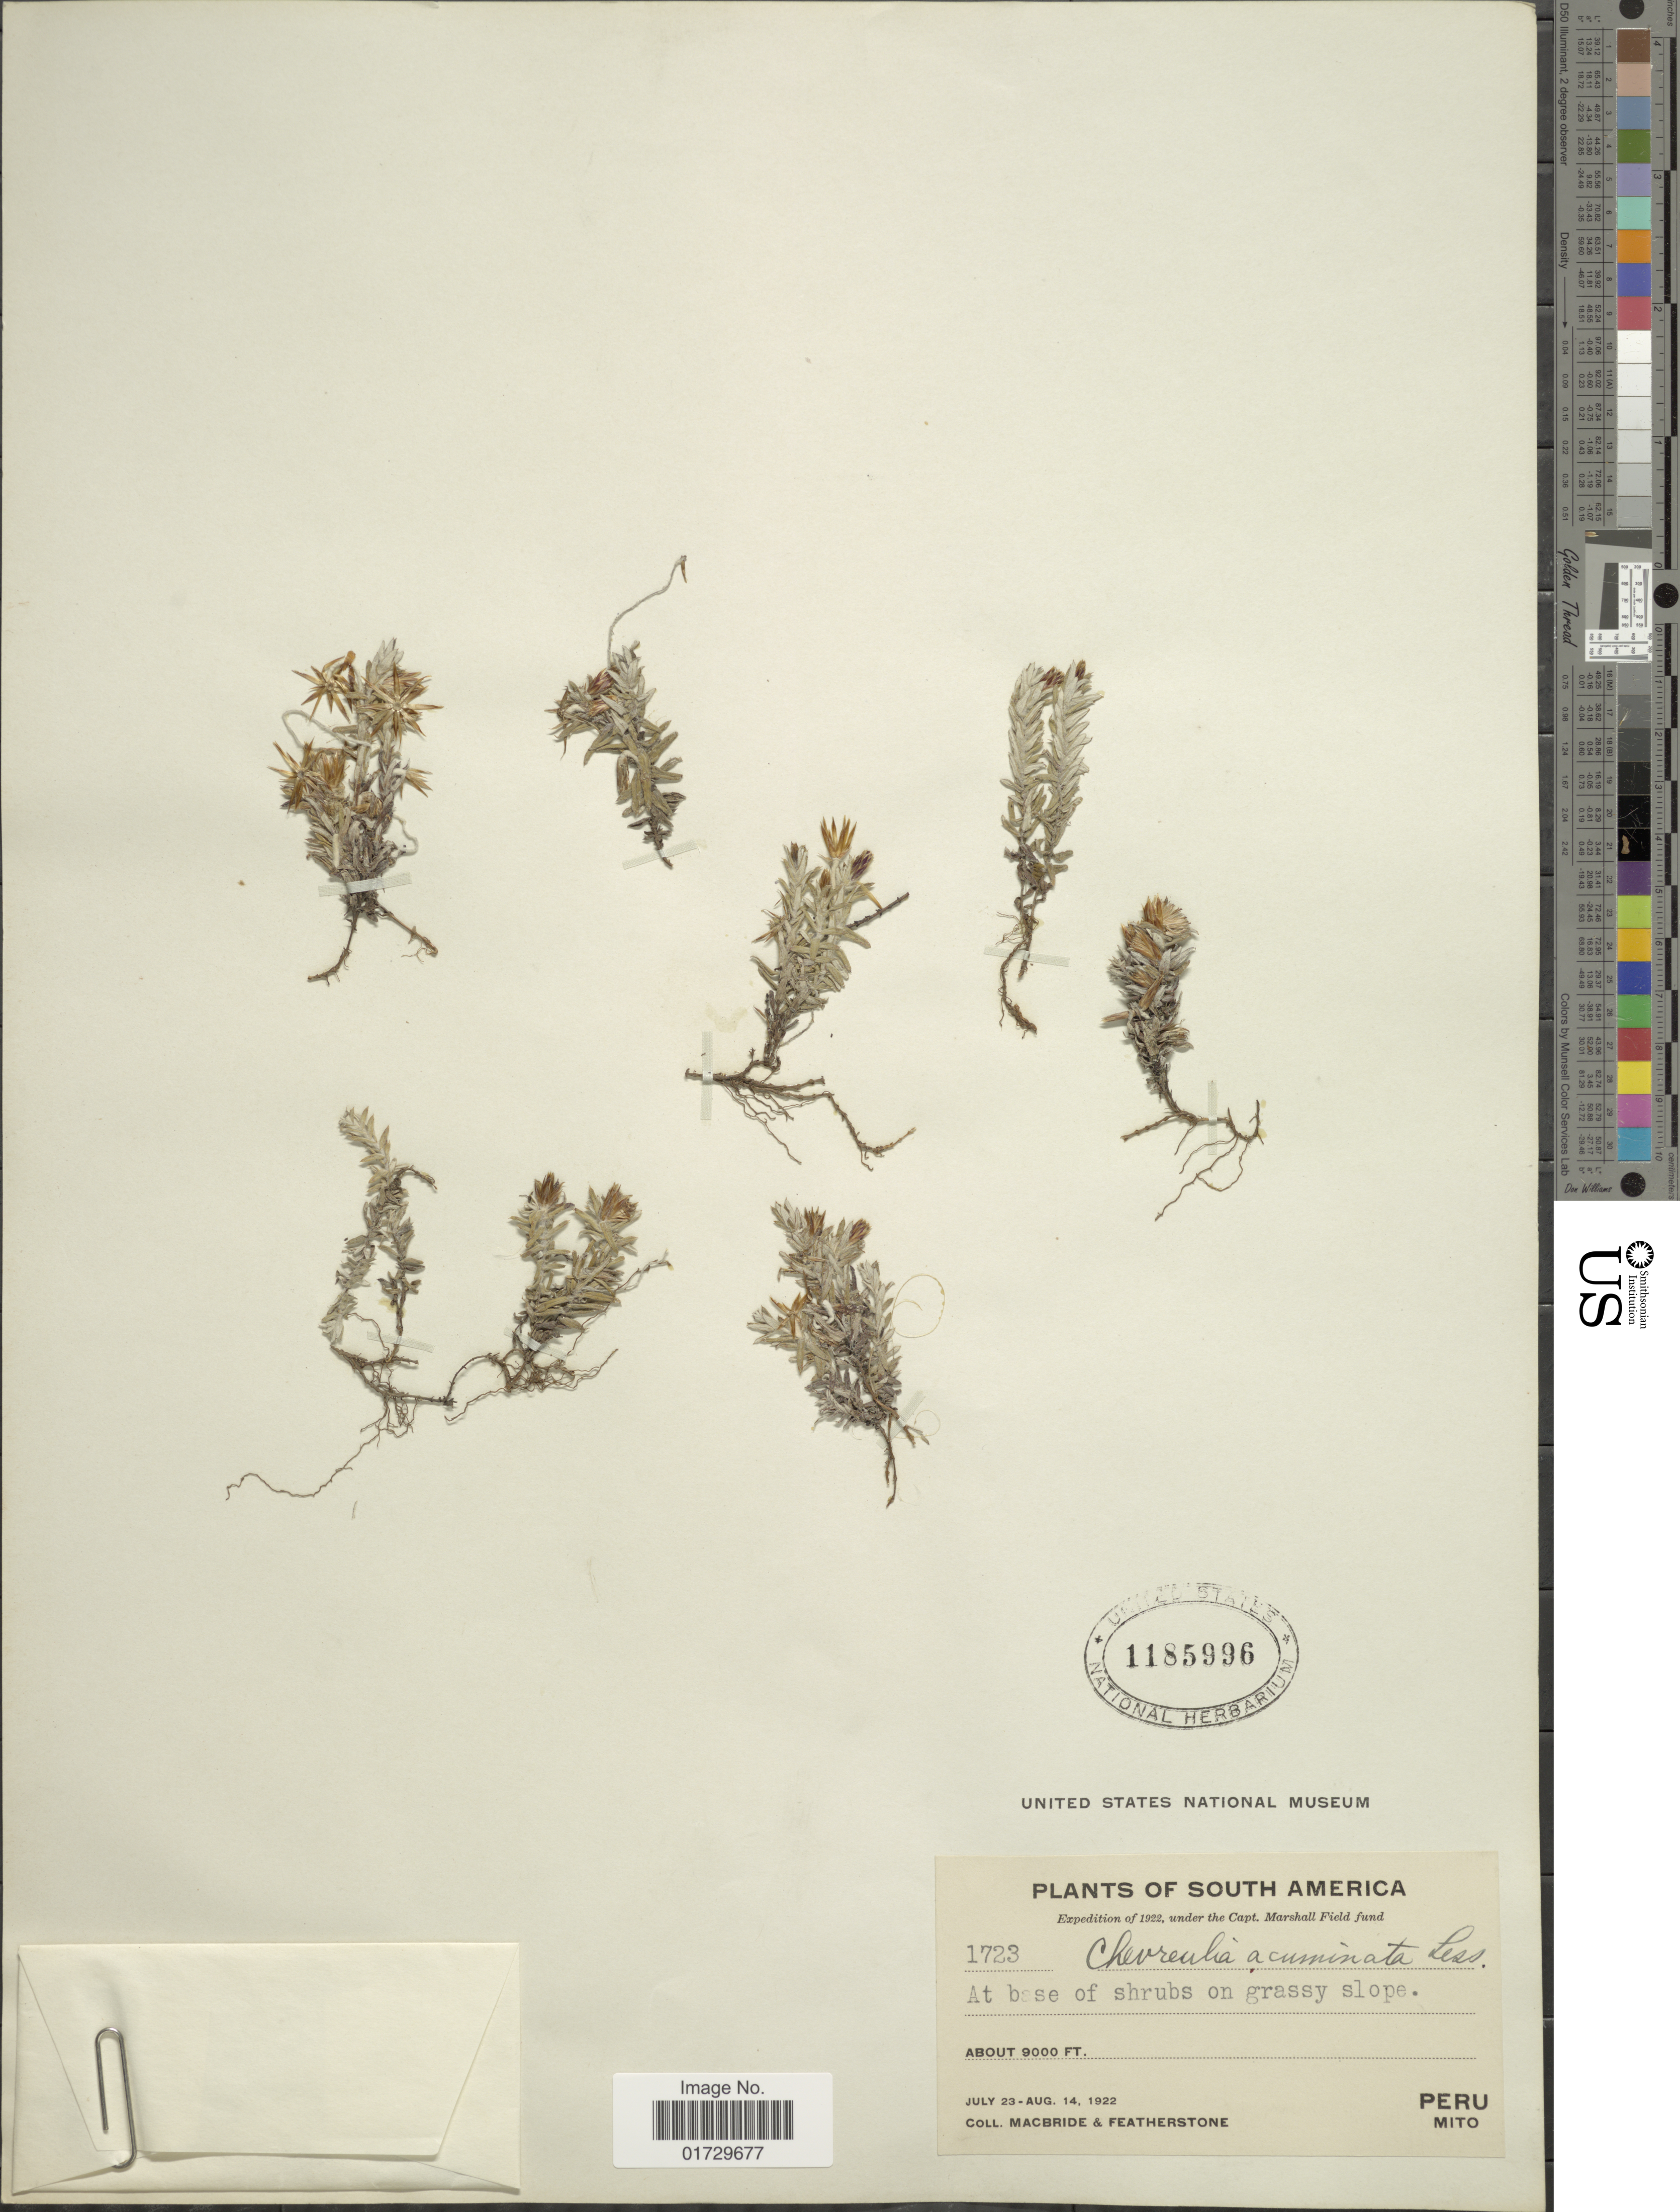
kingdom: Plantae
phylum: Tracheophyta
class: Magnoliopsida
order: Asterales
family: Asteraceae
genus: Chevreulia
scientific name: Chevreulia acuminata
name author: Less.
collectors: Macbride, -- & -. Featherstone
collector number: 1723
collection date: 1922-07-23/1922-08-14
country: Peru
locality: Mito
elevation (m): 2743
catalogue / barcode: US 1185996